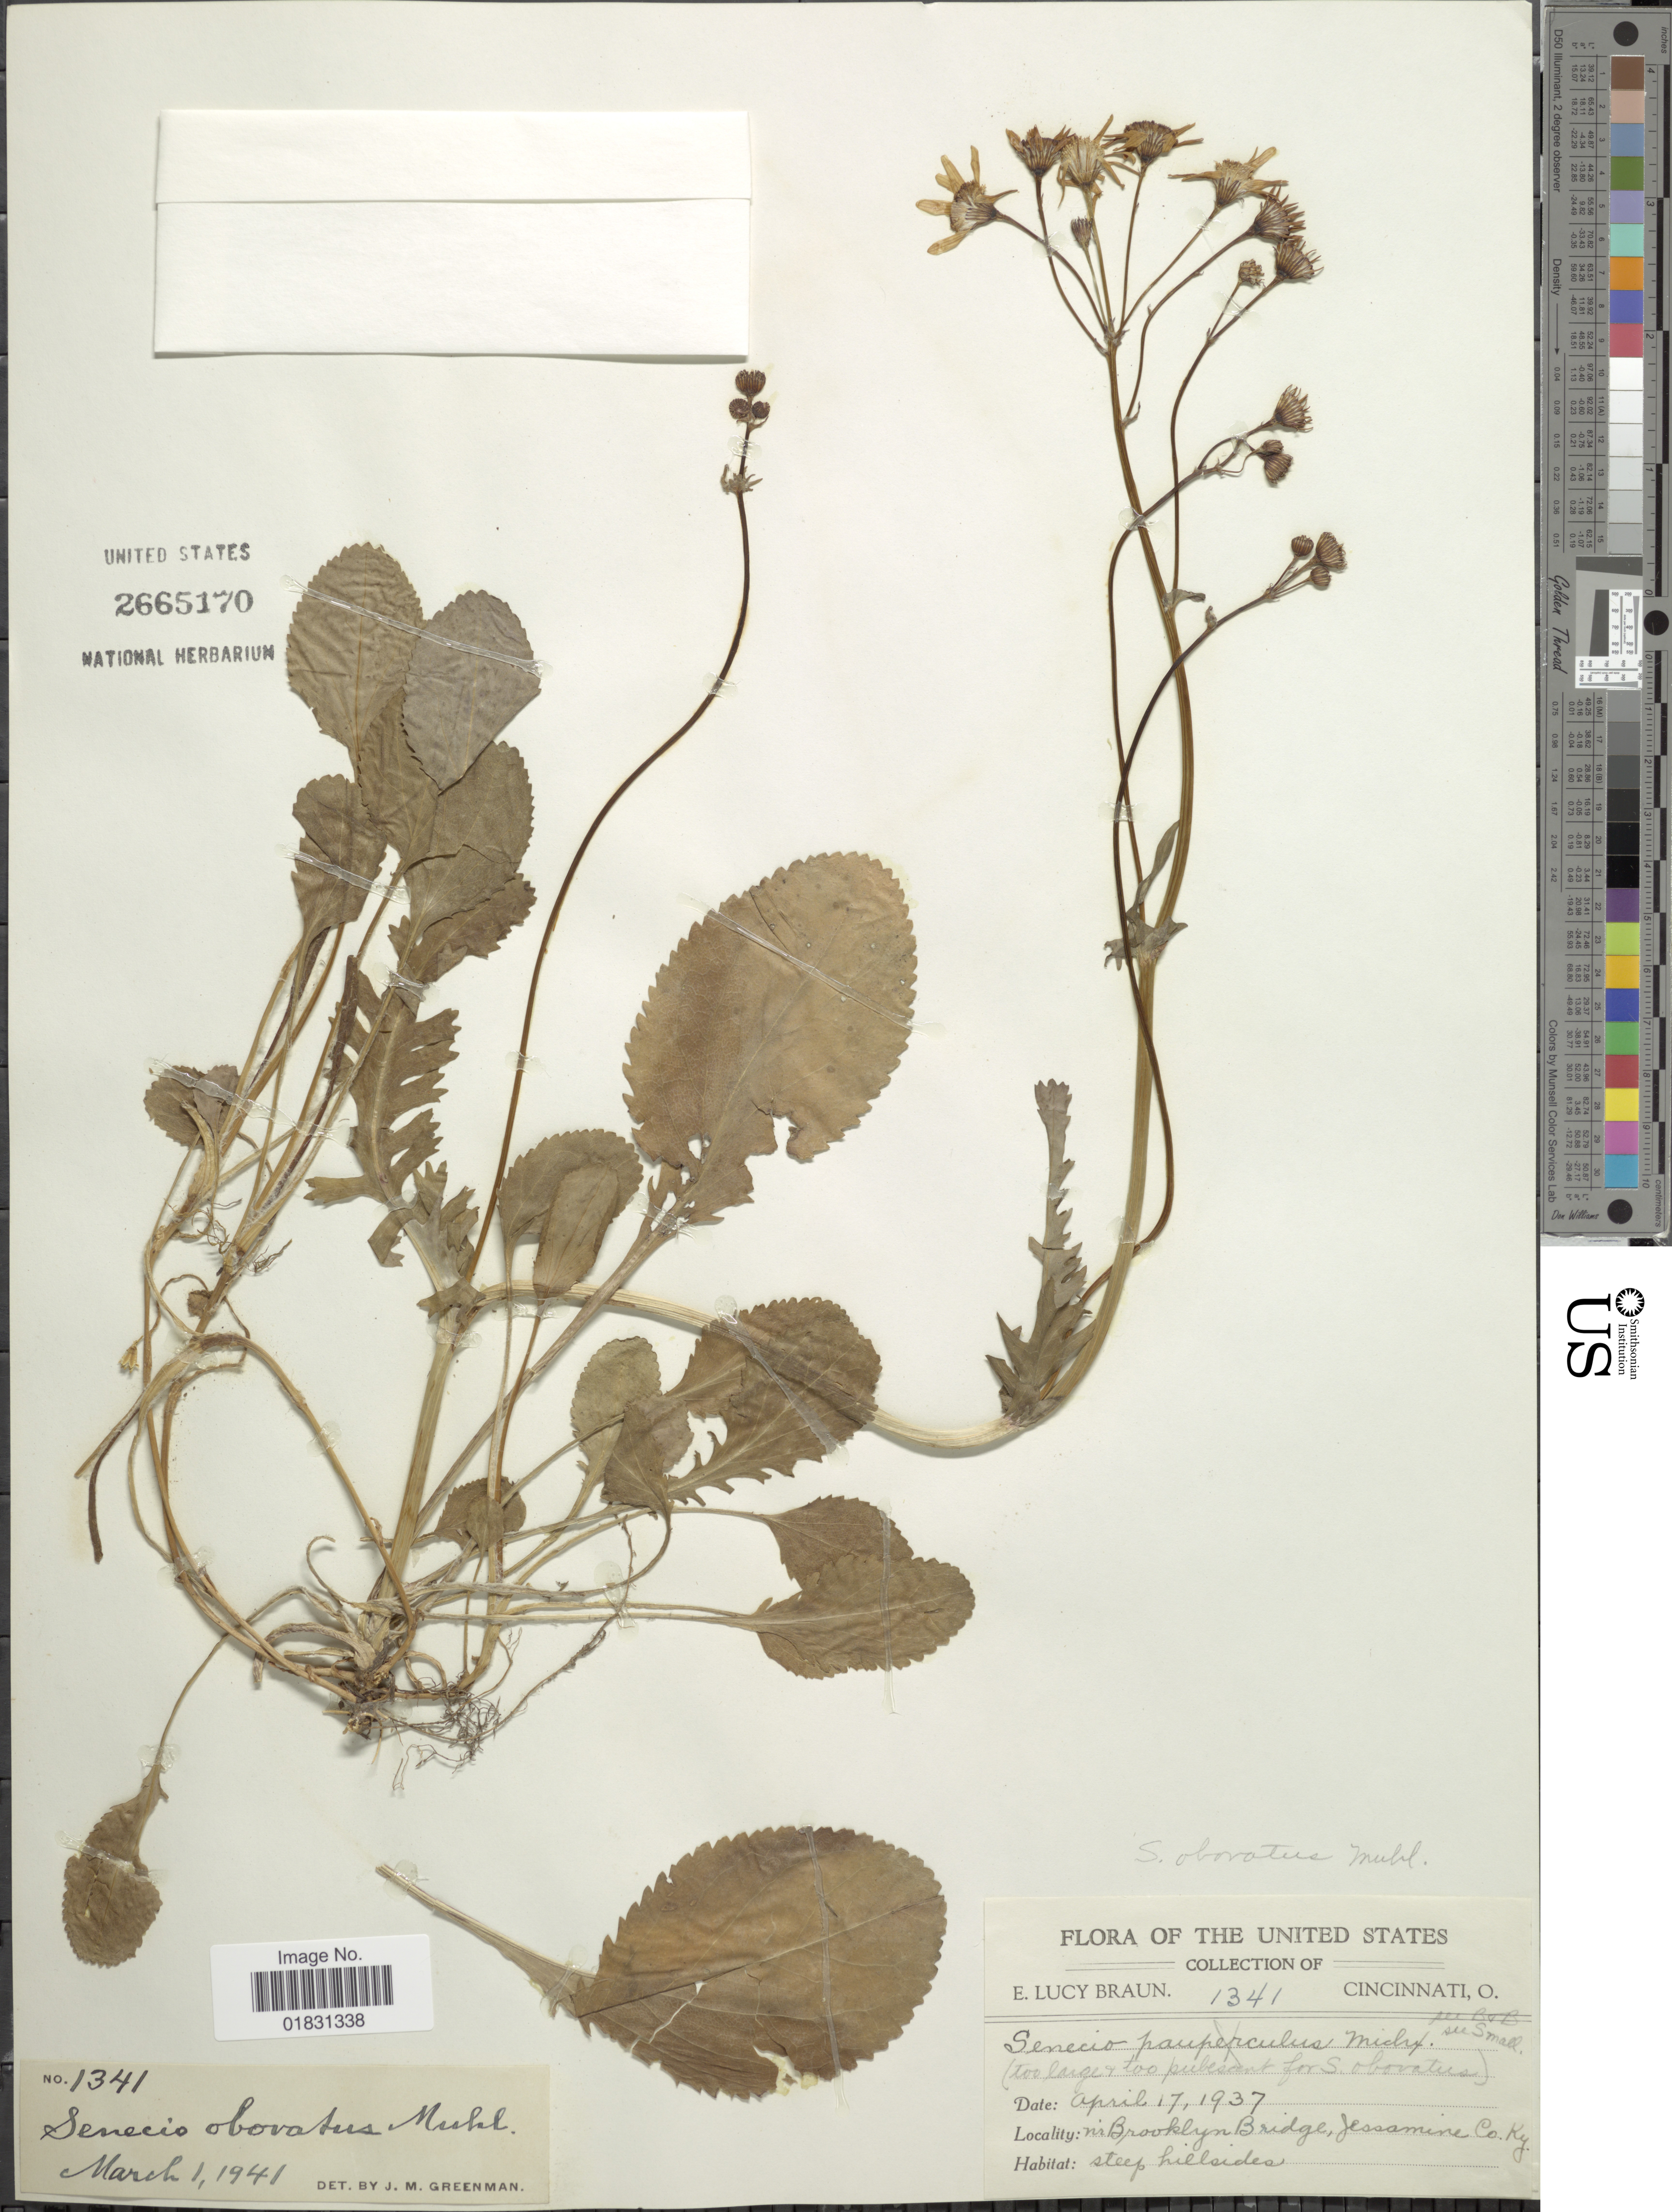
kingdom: Plantae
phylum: Tracheophyta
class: Magnoliopsida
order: Asterales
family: Asteraceae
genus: Packera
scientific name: Packera obovata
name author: (Muhl. ex Willd.) W.A. Weber & Á. Löve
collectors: E. L. Braun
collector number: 1341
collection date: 1937-04-17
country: United States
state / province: Kentucky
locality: In Brooklyn Bridge, Jessamine Co, steep hillside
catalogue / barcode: US 2665170